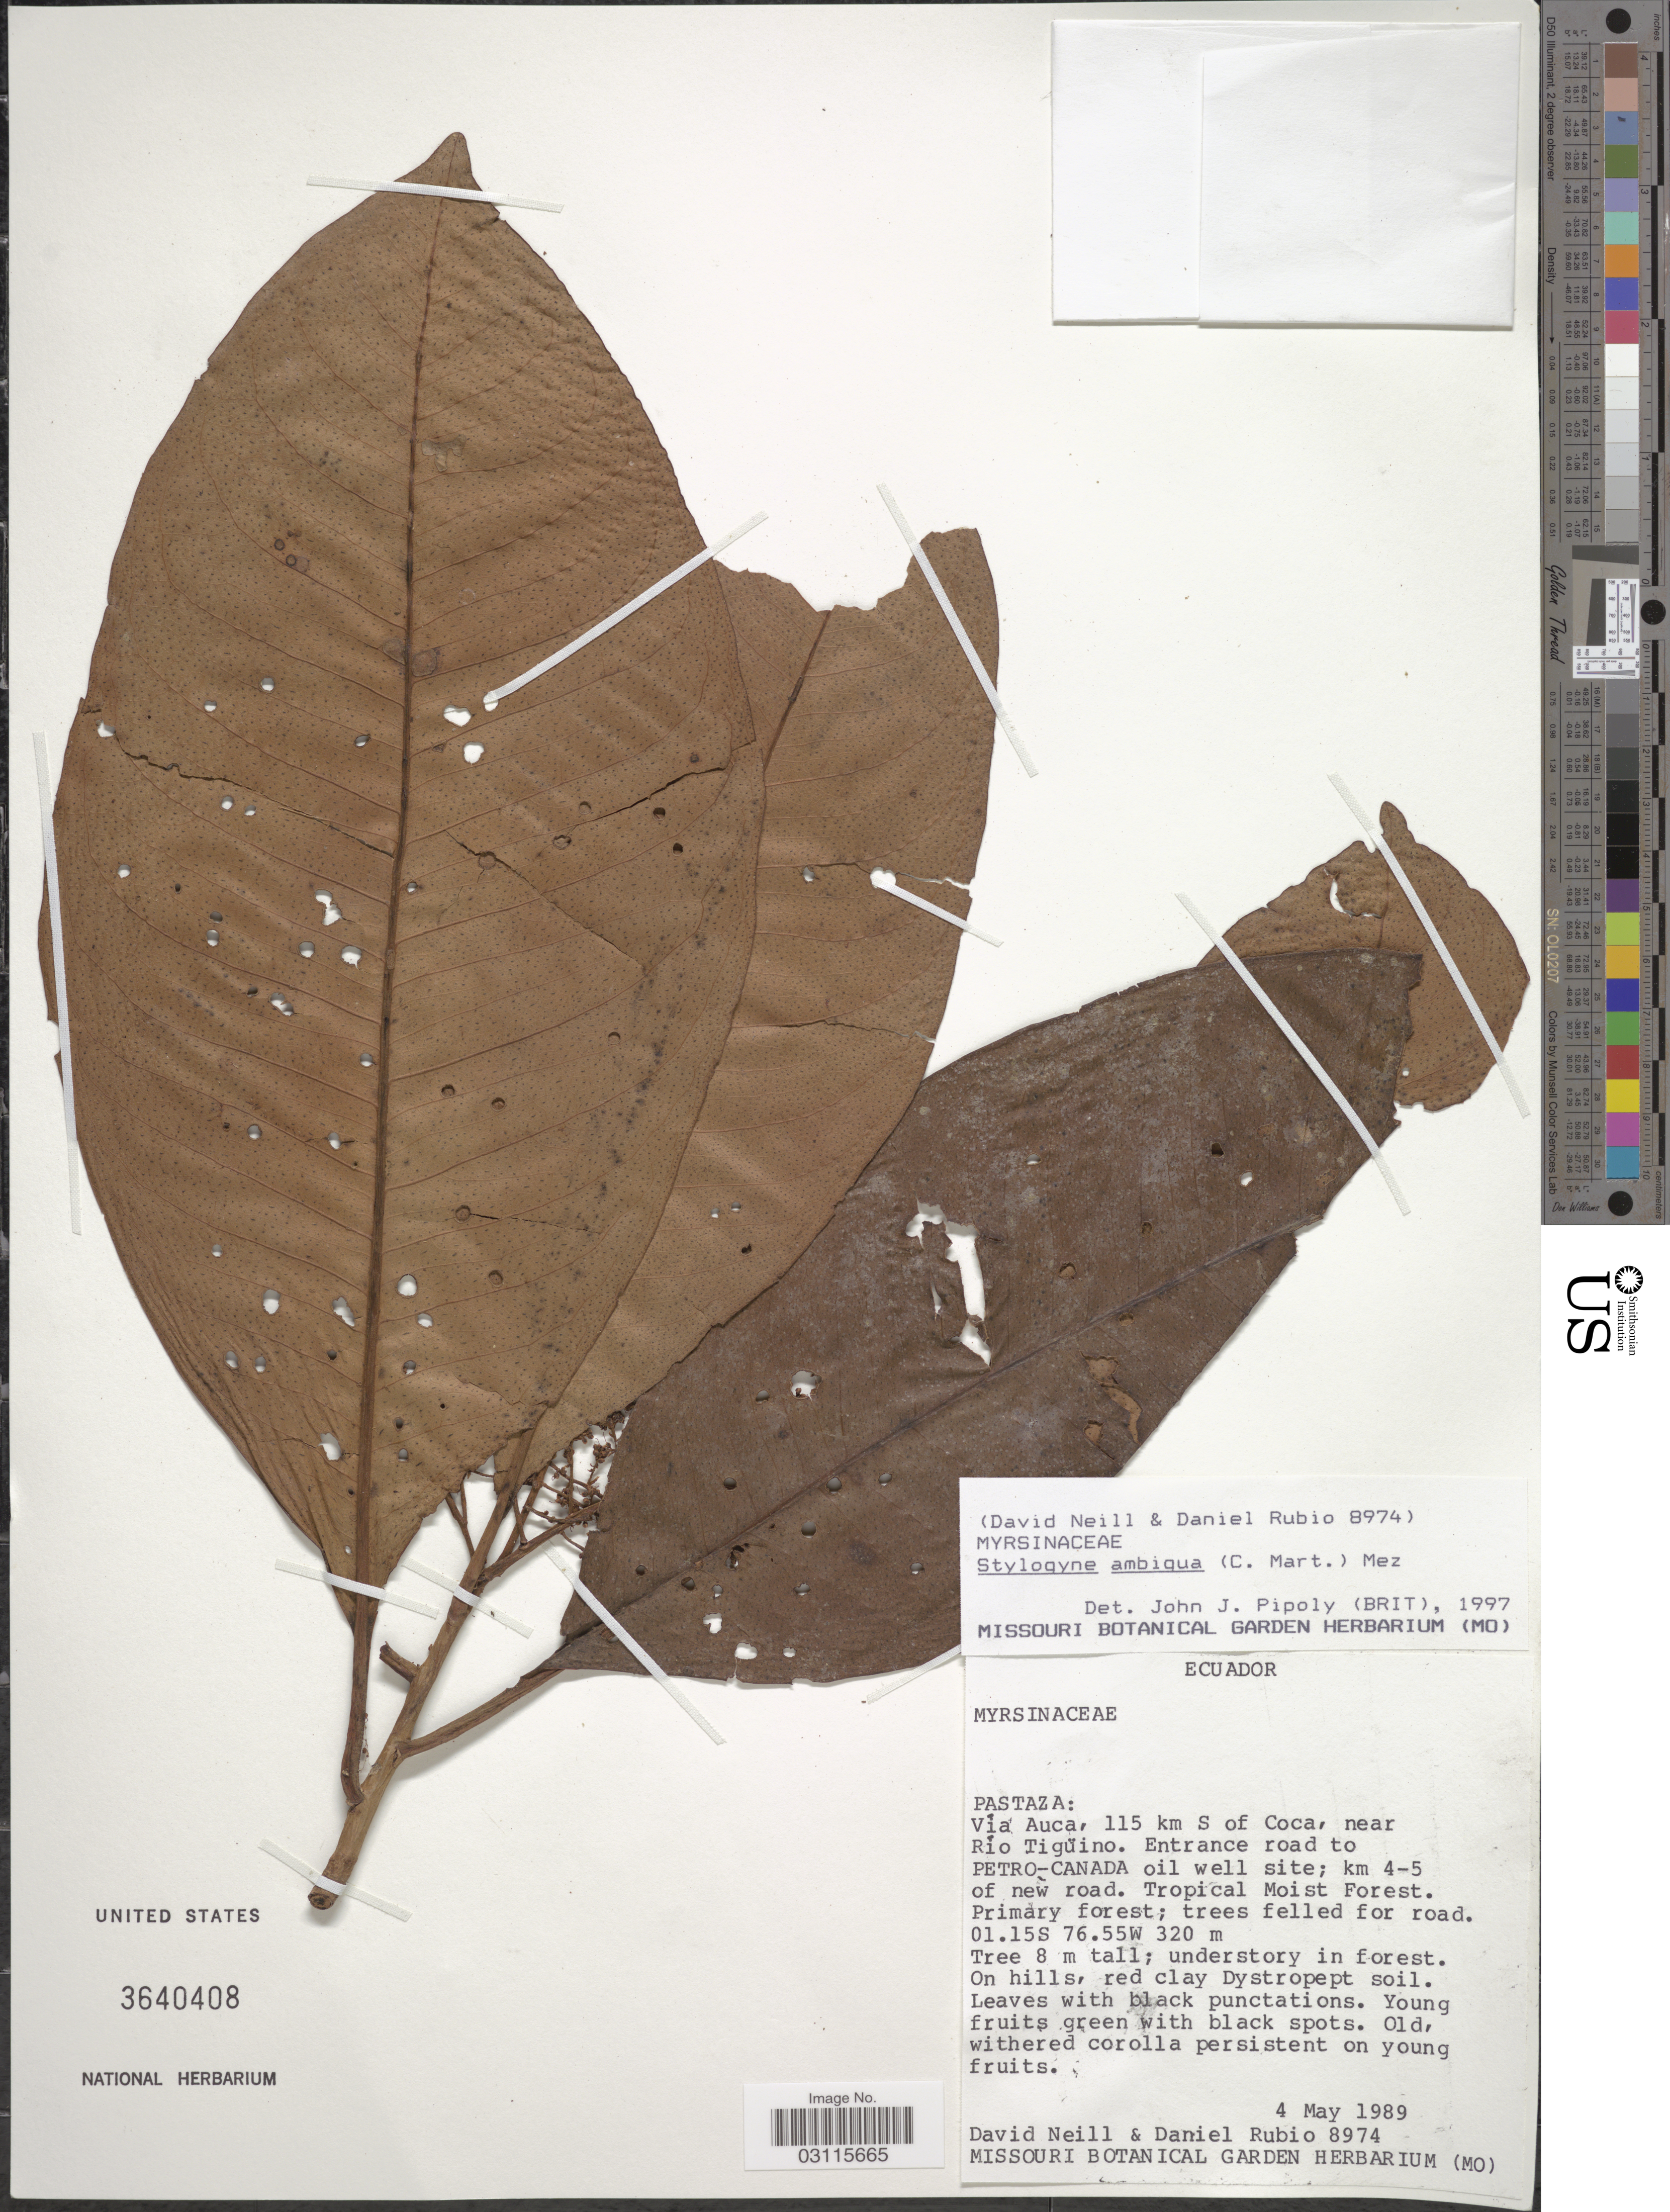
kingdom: Plantae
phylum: Tracheophyta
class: Magnoliopsida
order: Ericales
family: Primulaceae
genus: Stylogyne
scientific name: Stylogyne ambigua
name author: (Mart.) Mez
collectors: D. Neill & D. Rubio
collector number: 8974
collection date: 1989-05-04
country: Ecuador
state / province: Pastaza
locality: Vía Auca, 115 km S of Coca, near Río Tigüino. Entrance road to Petro-Canada oil well site; km 4-5 of new road.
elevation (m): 320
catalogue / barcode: US 3640408